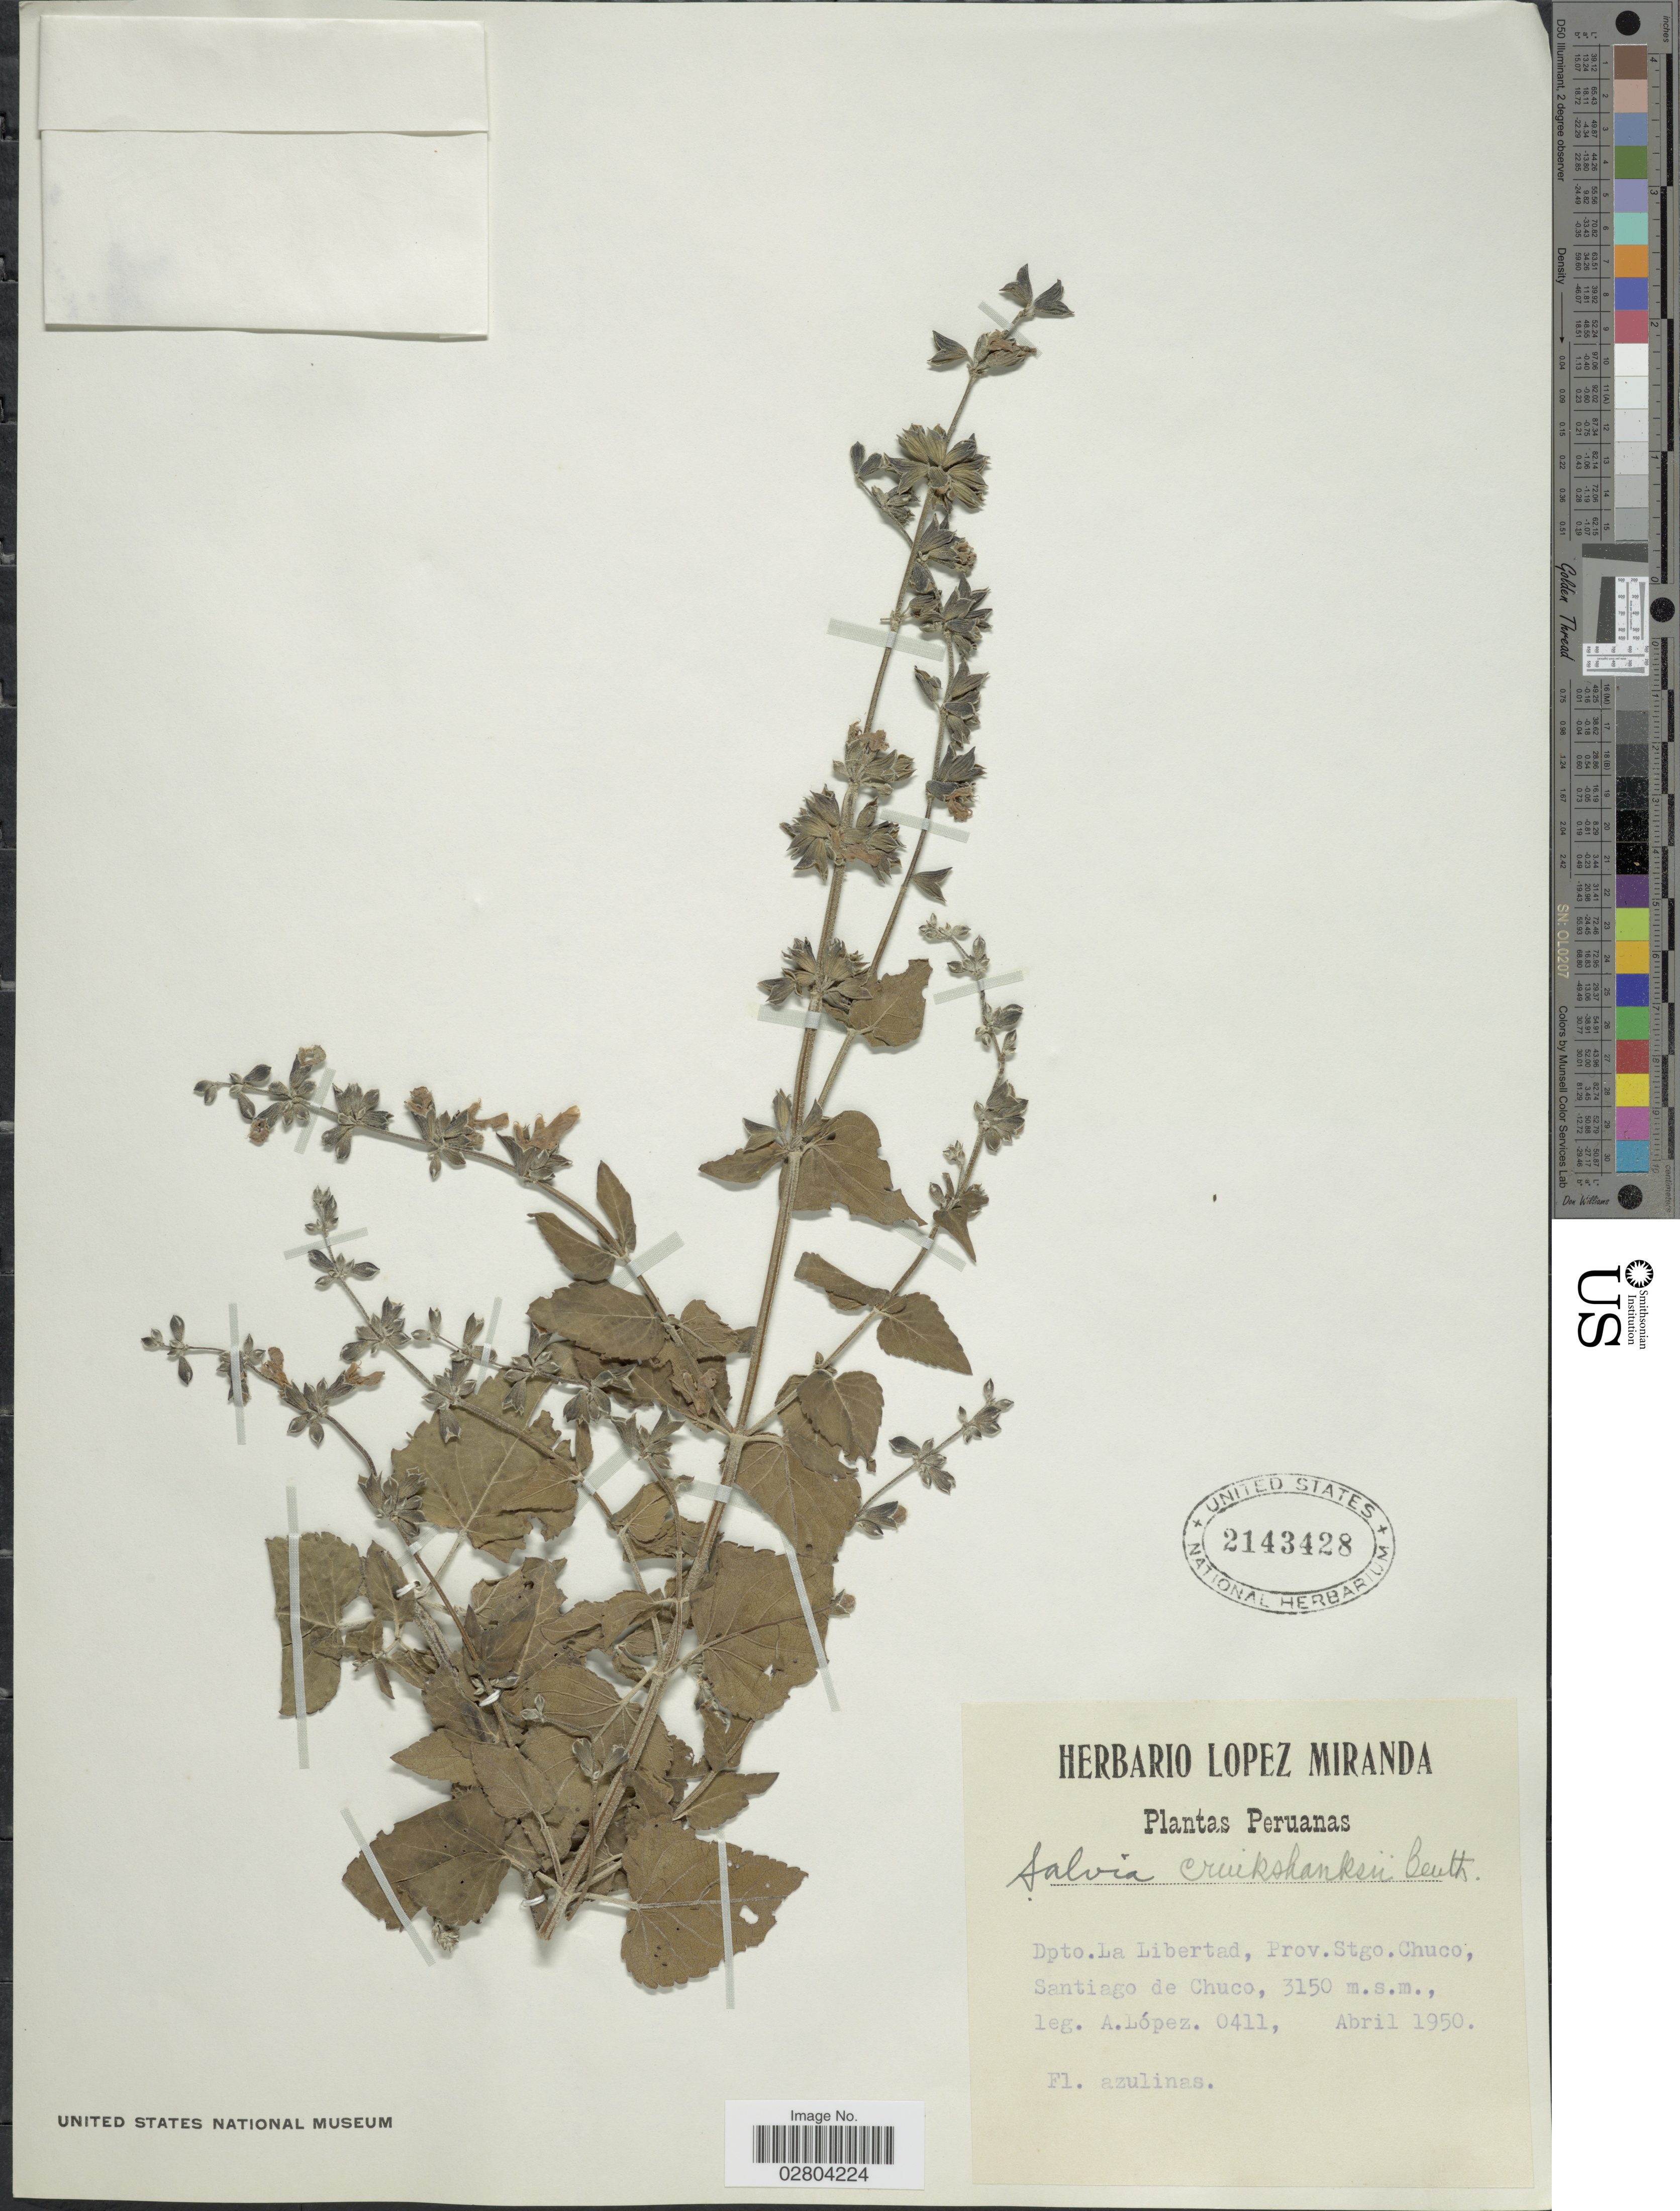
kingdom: Plantae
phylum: Tracheophyta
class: Magnoliopsida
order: Lamiales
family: Lamiaceae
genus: Salvia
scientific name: Salvia cruckshanksii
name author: Benth.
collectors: A. López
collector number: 0411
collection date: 1950-04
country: Peru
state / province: La Libertad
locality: Dpto. La Libertad, Prov. Stgo. Chuco, Santiago de Chuco.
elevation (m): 3150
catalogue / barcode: US 2143428